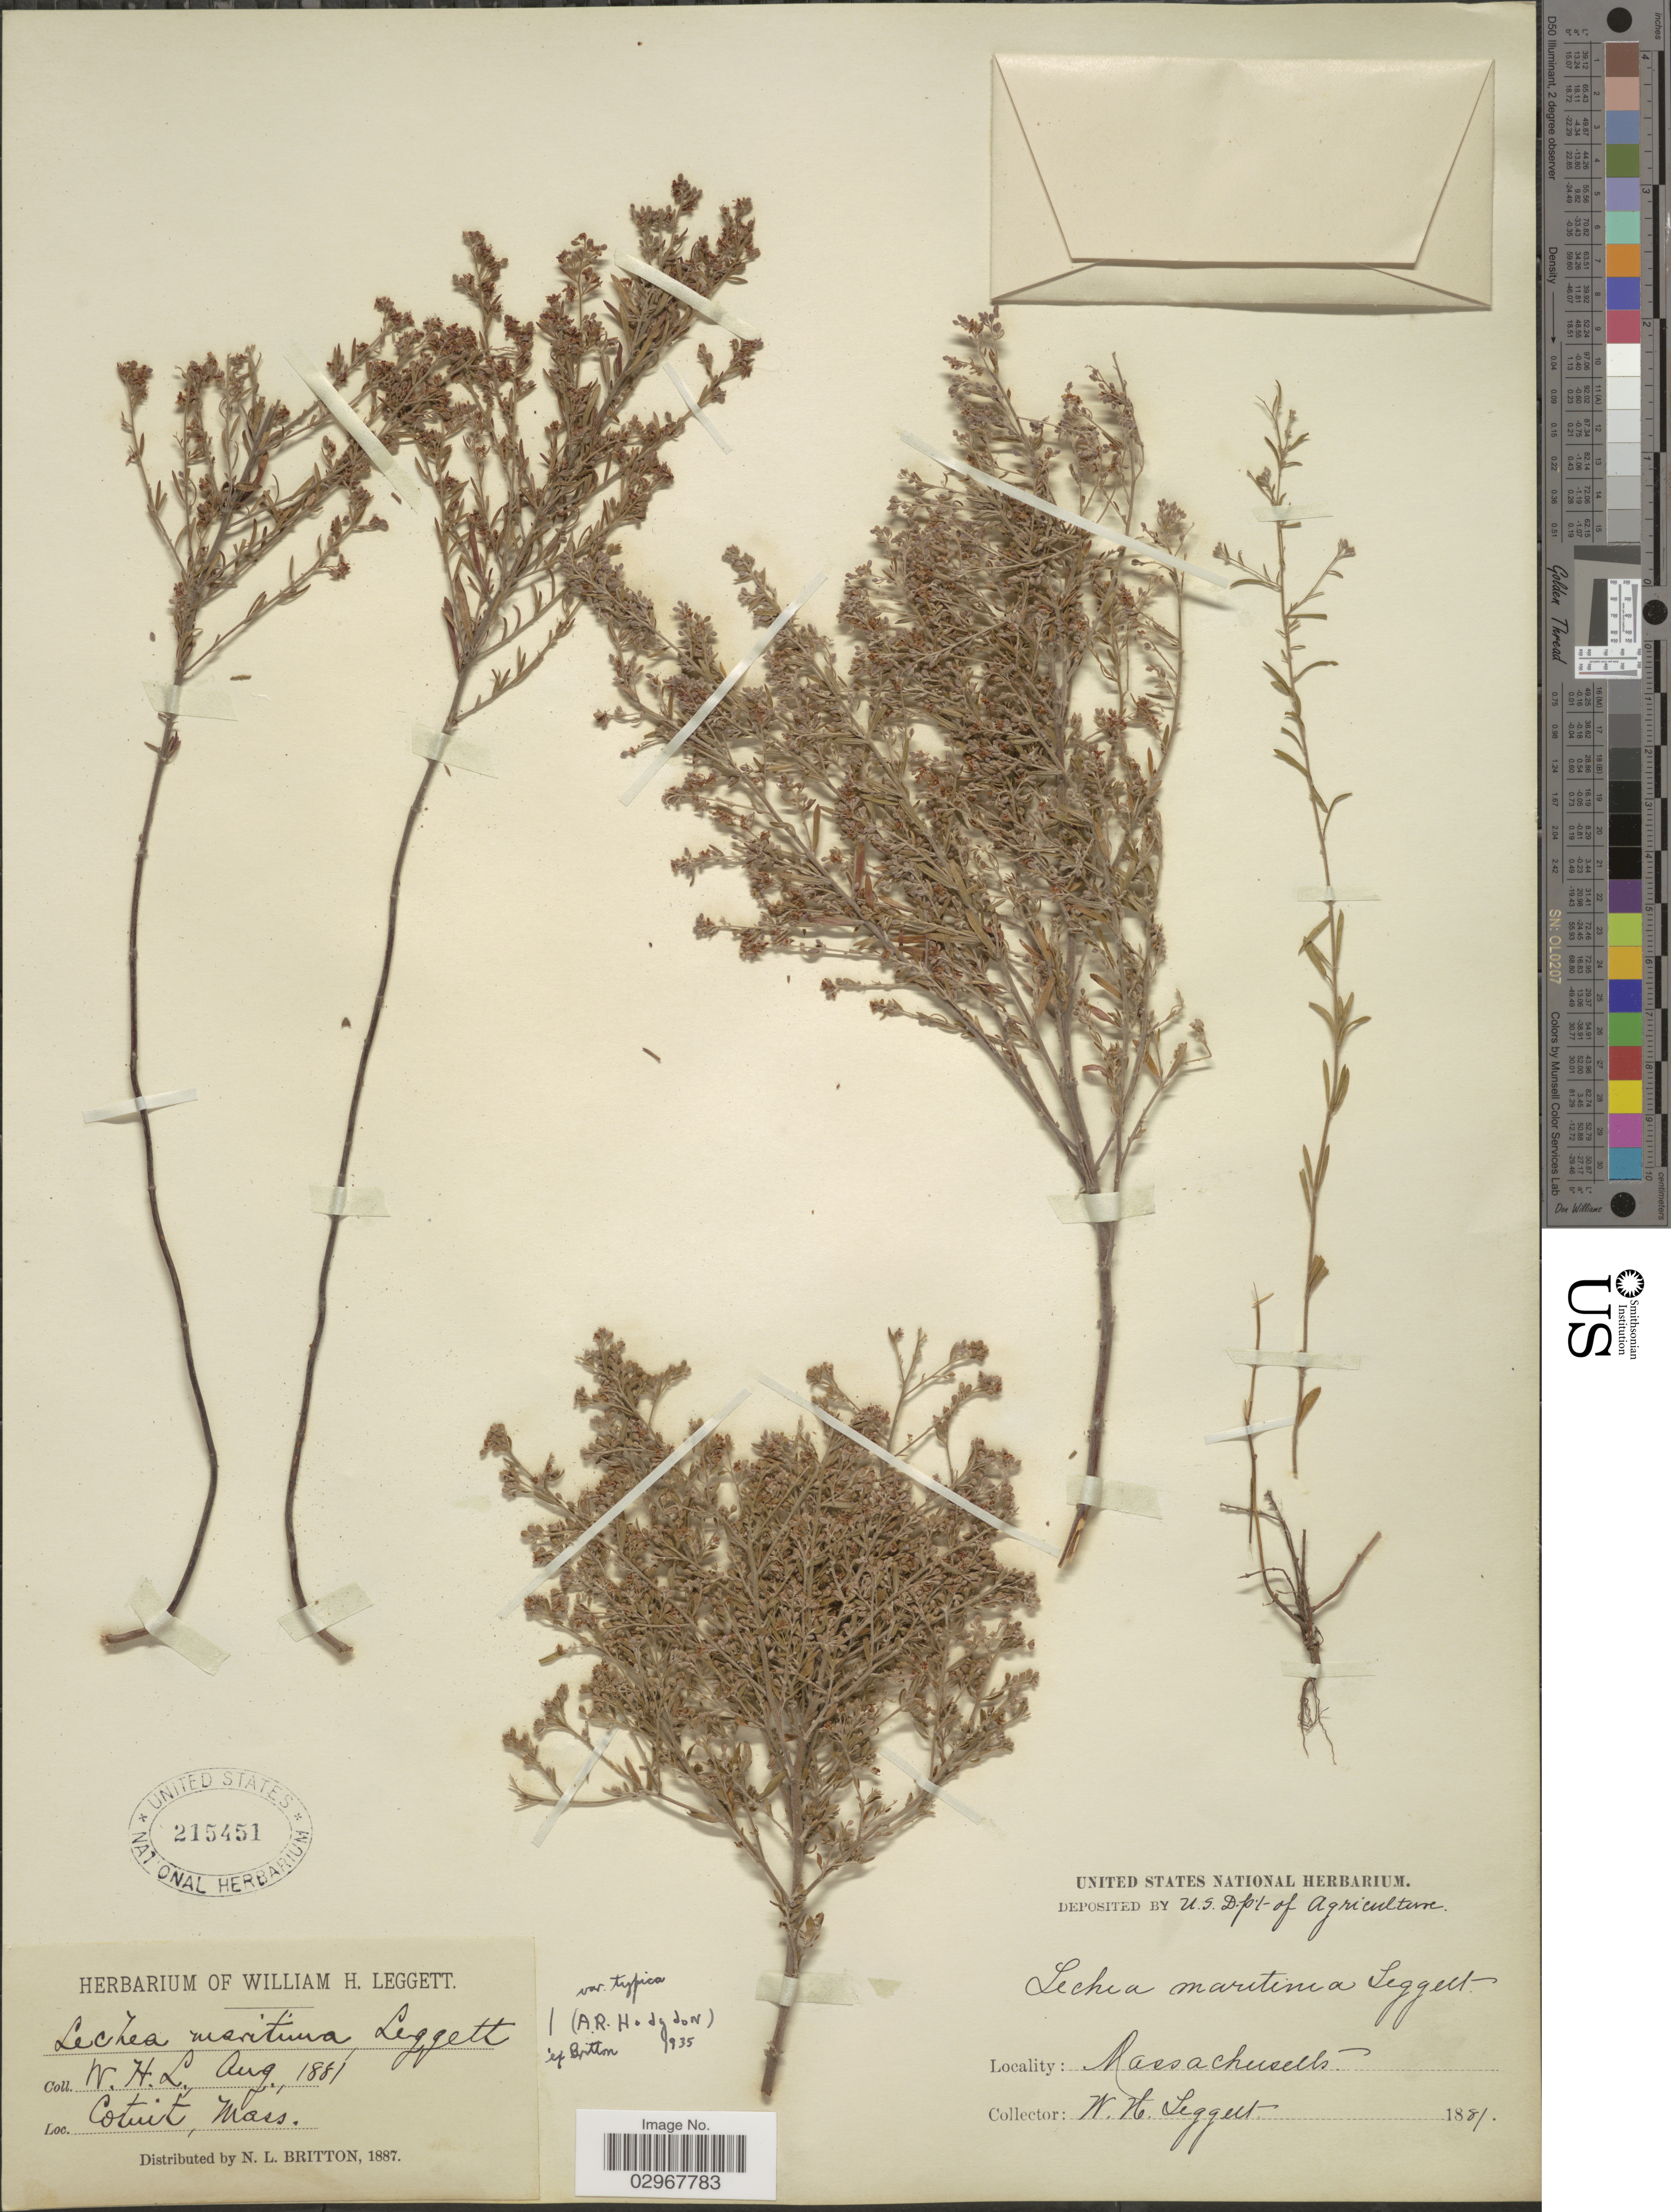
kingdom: Plantae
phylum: Tracheophyta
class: Magnoliopsida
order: Malvales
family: Cistaceae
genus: Lechea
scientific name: Lechea maritima var. typica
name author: Hodgdon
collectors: W. Leggett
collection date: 1881-08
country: United States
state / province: Massachusetts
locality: Cotuit, Mass.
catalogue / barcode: US 215451